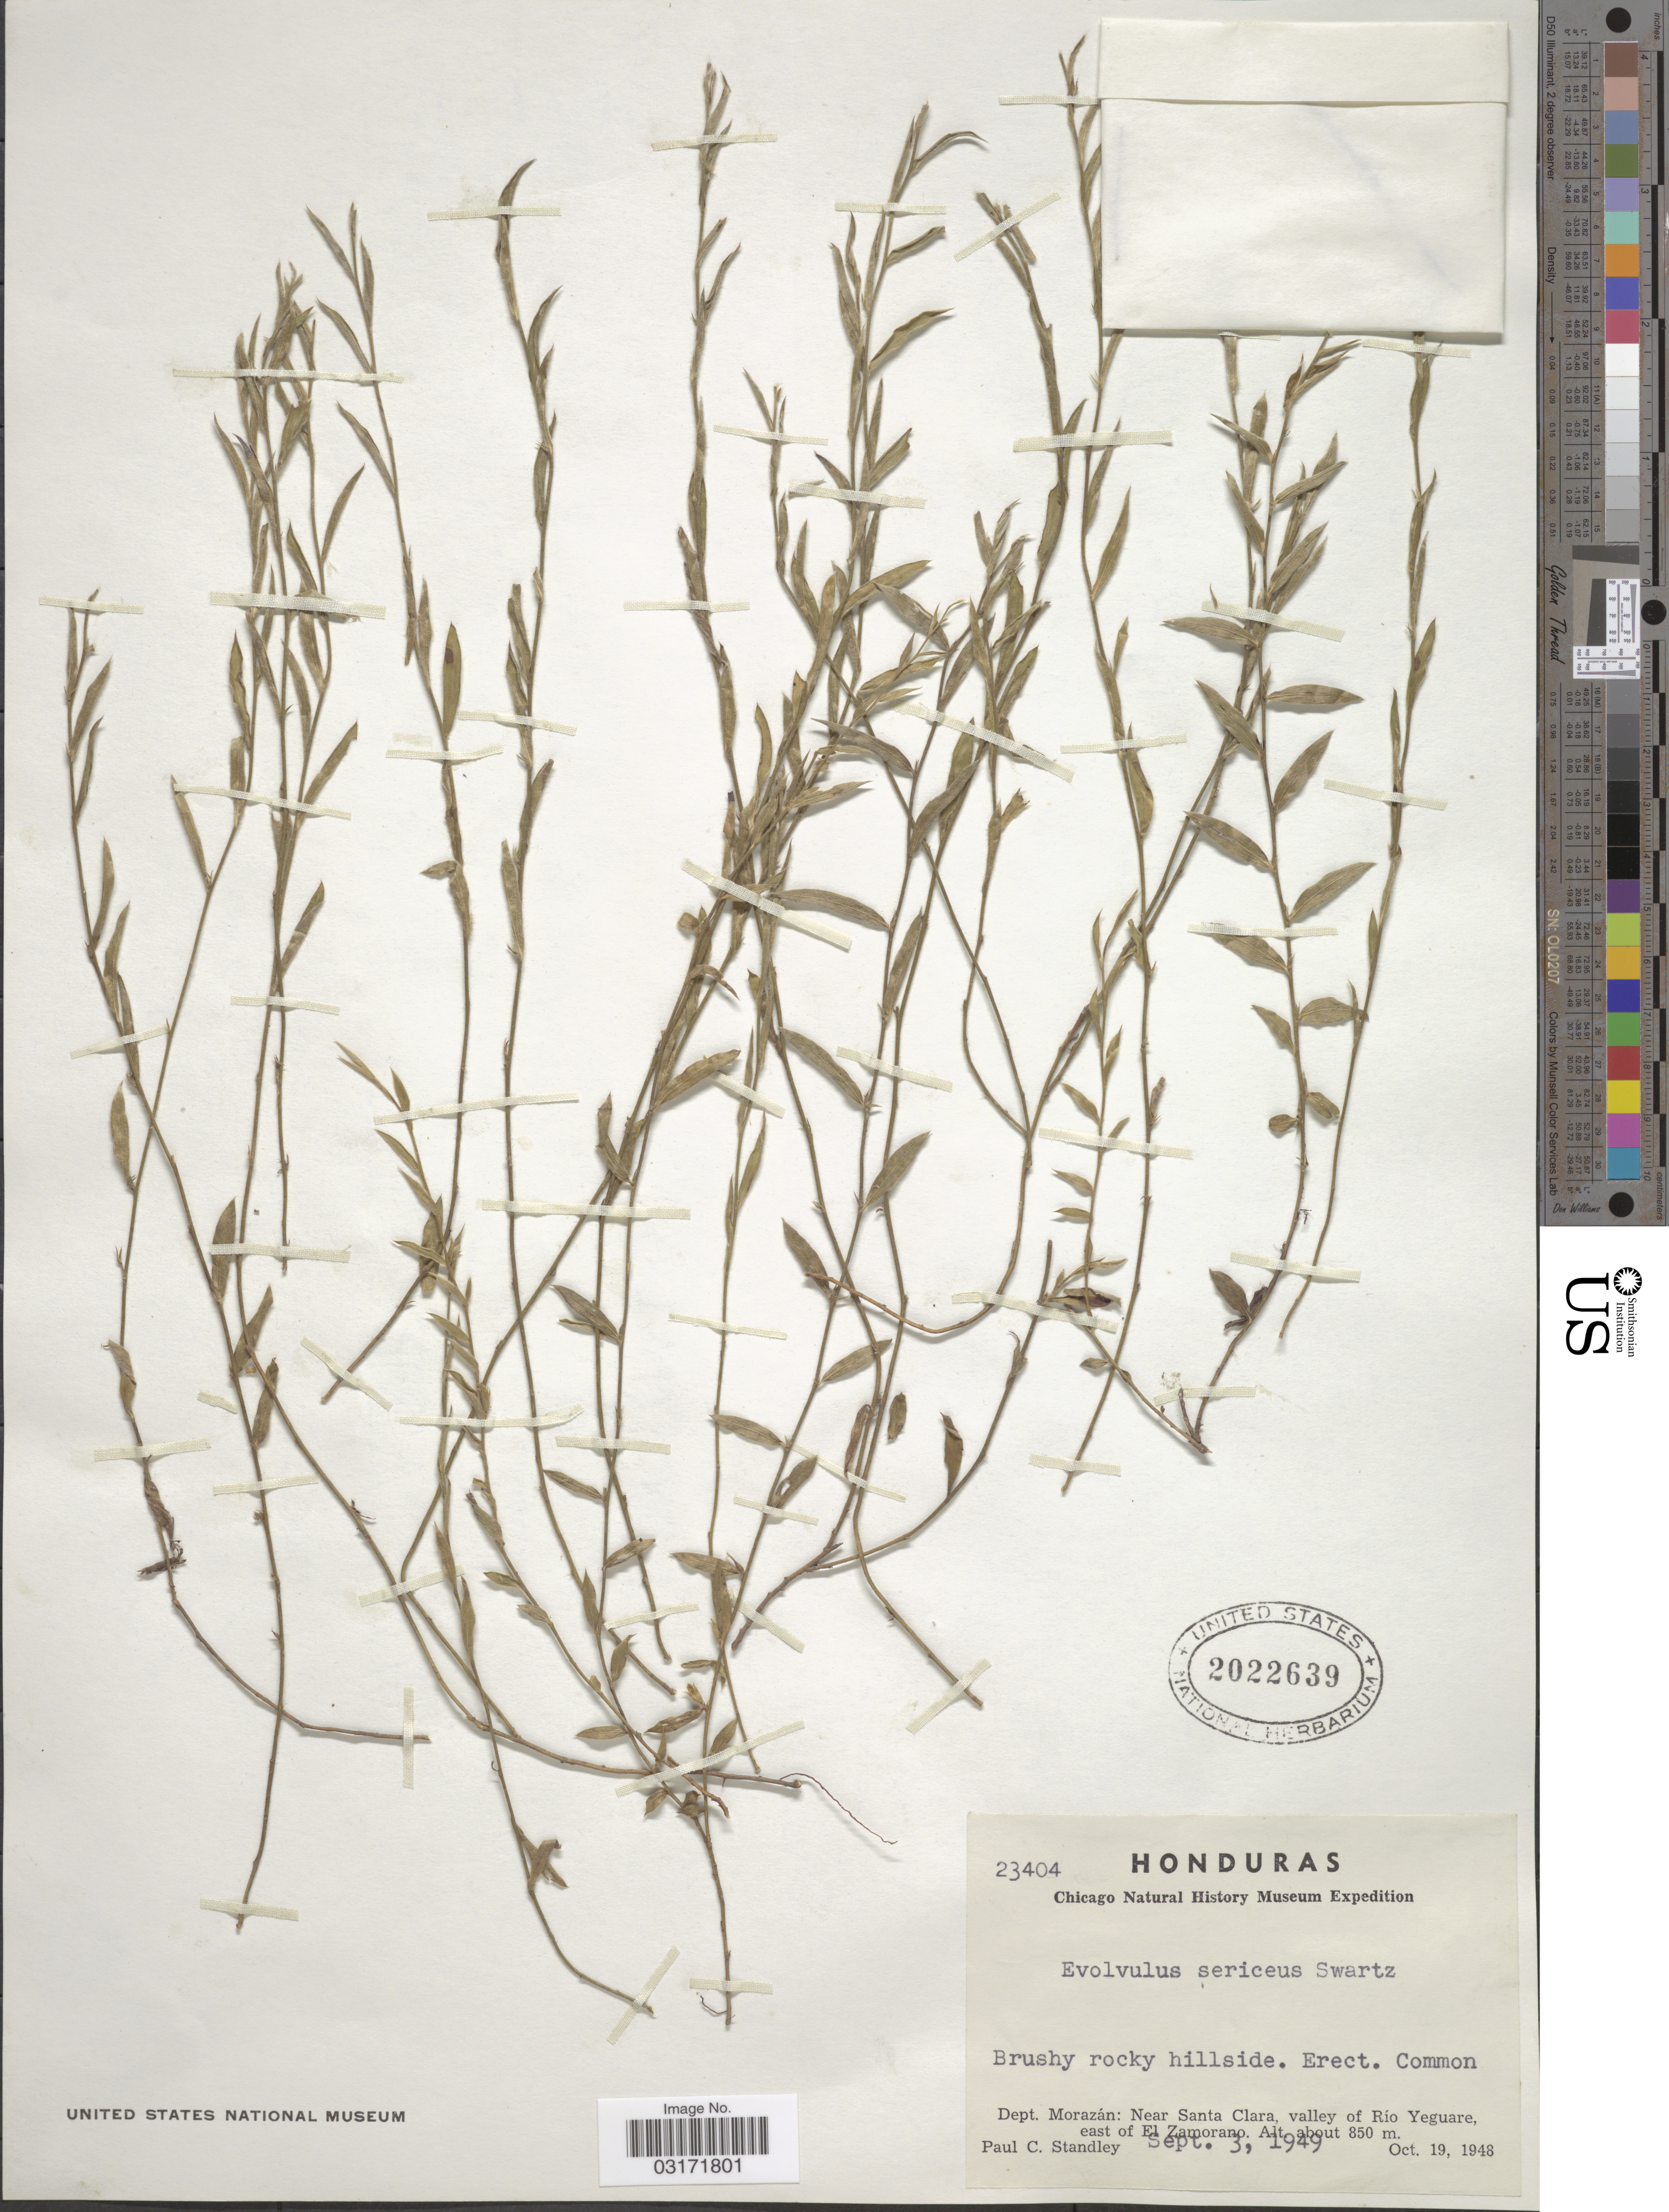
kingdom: Plantae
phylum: Tracheophyta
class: Magnoliopsida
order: Solanales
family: Convolvulaceae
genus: Evolvulus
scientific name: Evolvulus sericeus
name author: Sw.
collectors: P. C. Standley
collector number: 23404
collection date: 1949-09-03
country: Honduras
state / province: Fco. Morazán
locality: Dept. Morazán: Near Santa Clara, valley of Río Yeguare, east of El Zamorano.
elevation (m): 850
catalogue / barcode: US 2022639